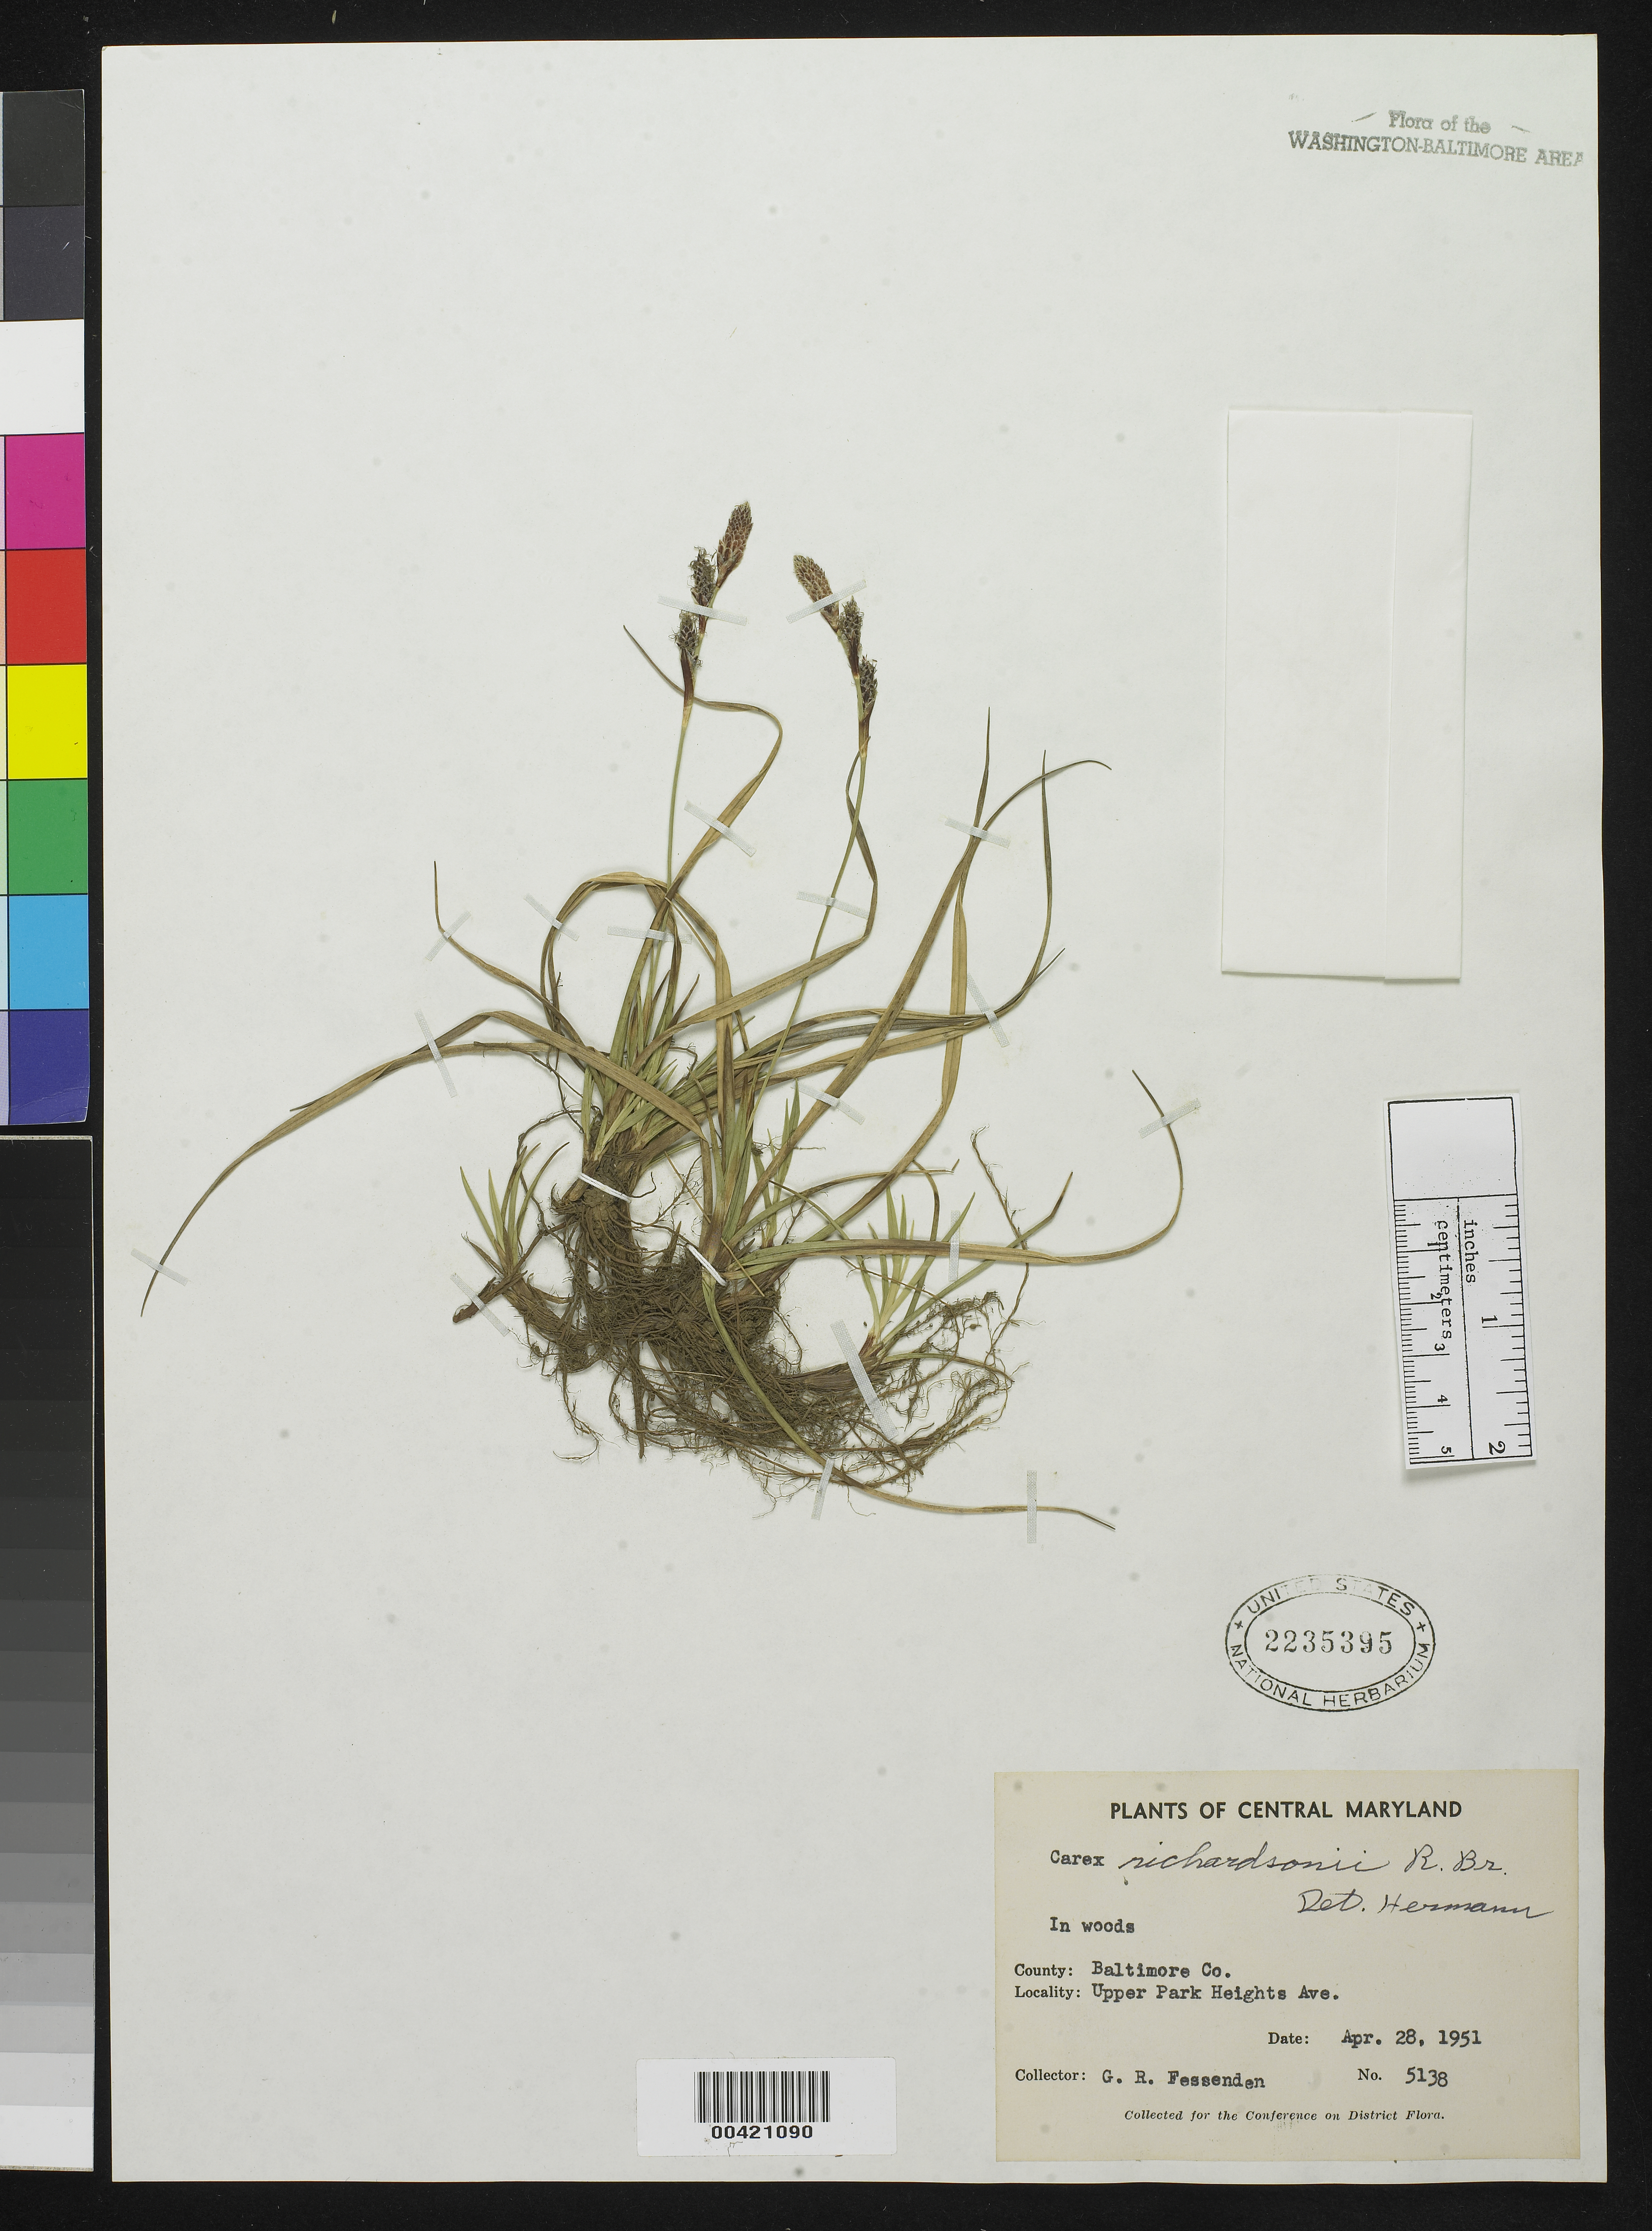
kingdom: Plantae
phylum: Tracheophyta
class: Liliopsida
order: Poales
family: Cyperaceae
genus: Carex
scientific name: Carex richardsonii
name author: R. Br.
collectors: G. Fessenden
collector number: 5138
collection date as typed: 28 Apr 1951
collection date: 1951-04-28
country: United States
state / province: Maryland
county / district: Baltimore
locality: Upper Park Heights Avenue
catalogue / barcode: US 2235395